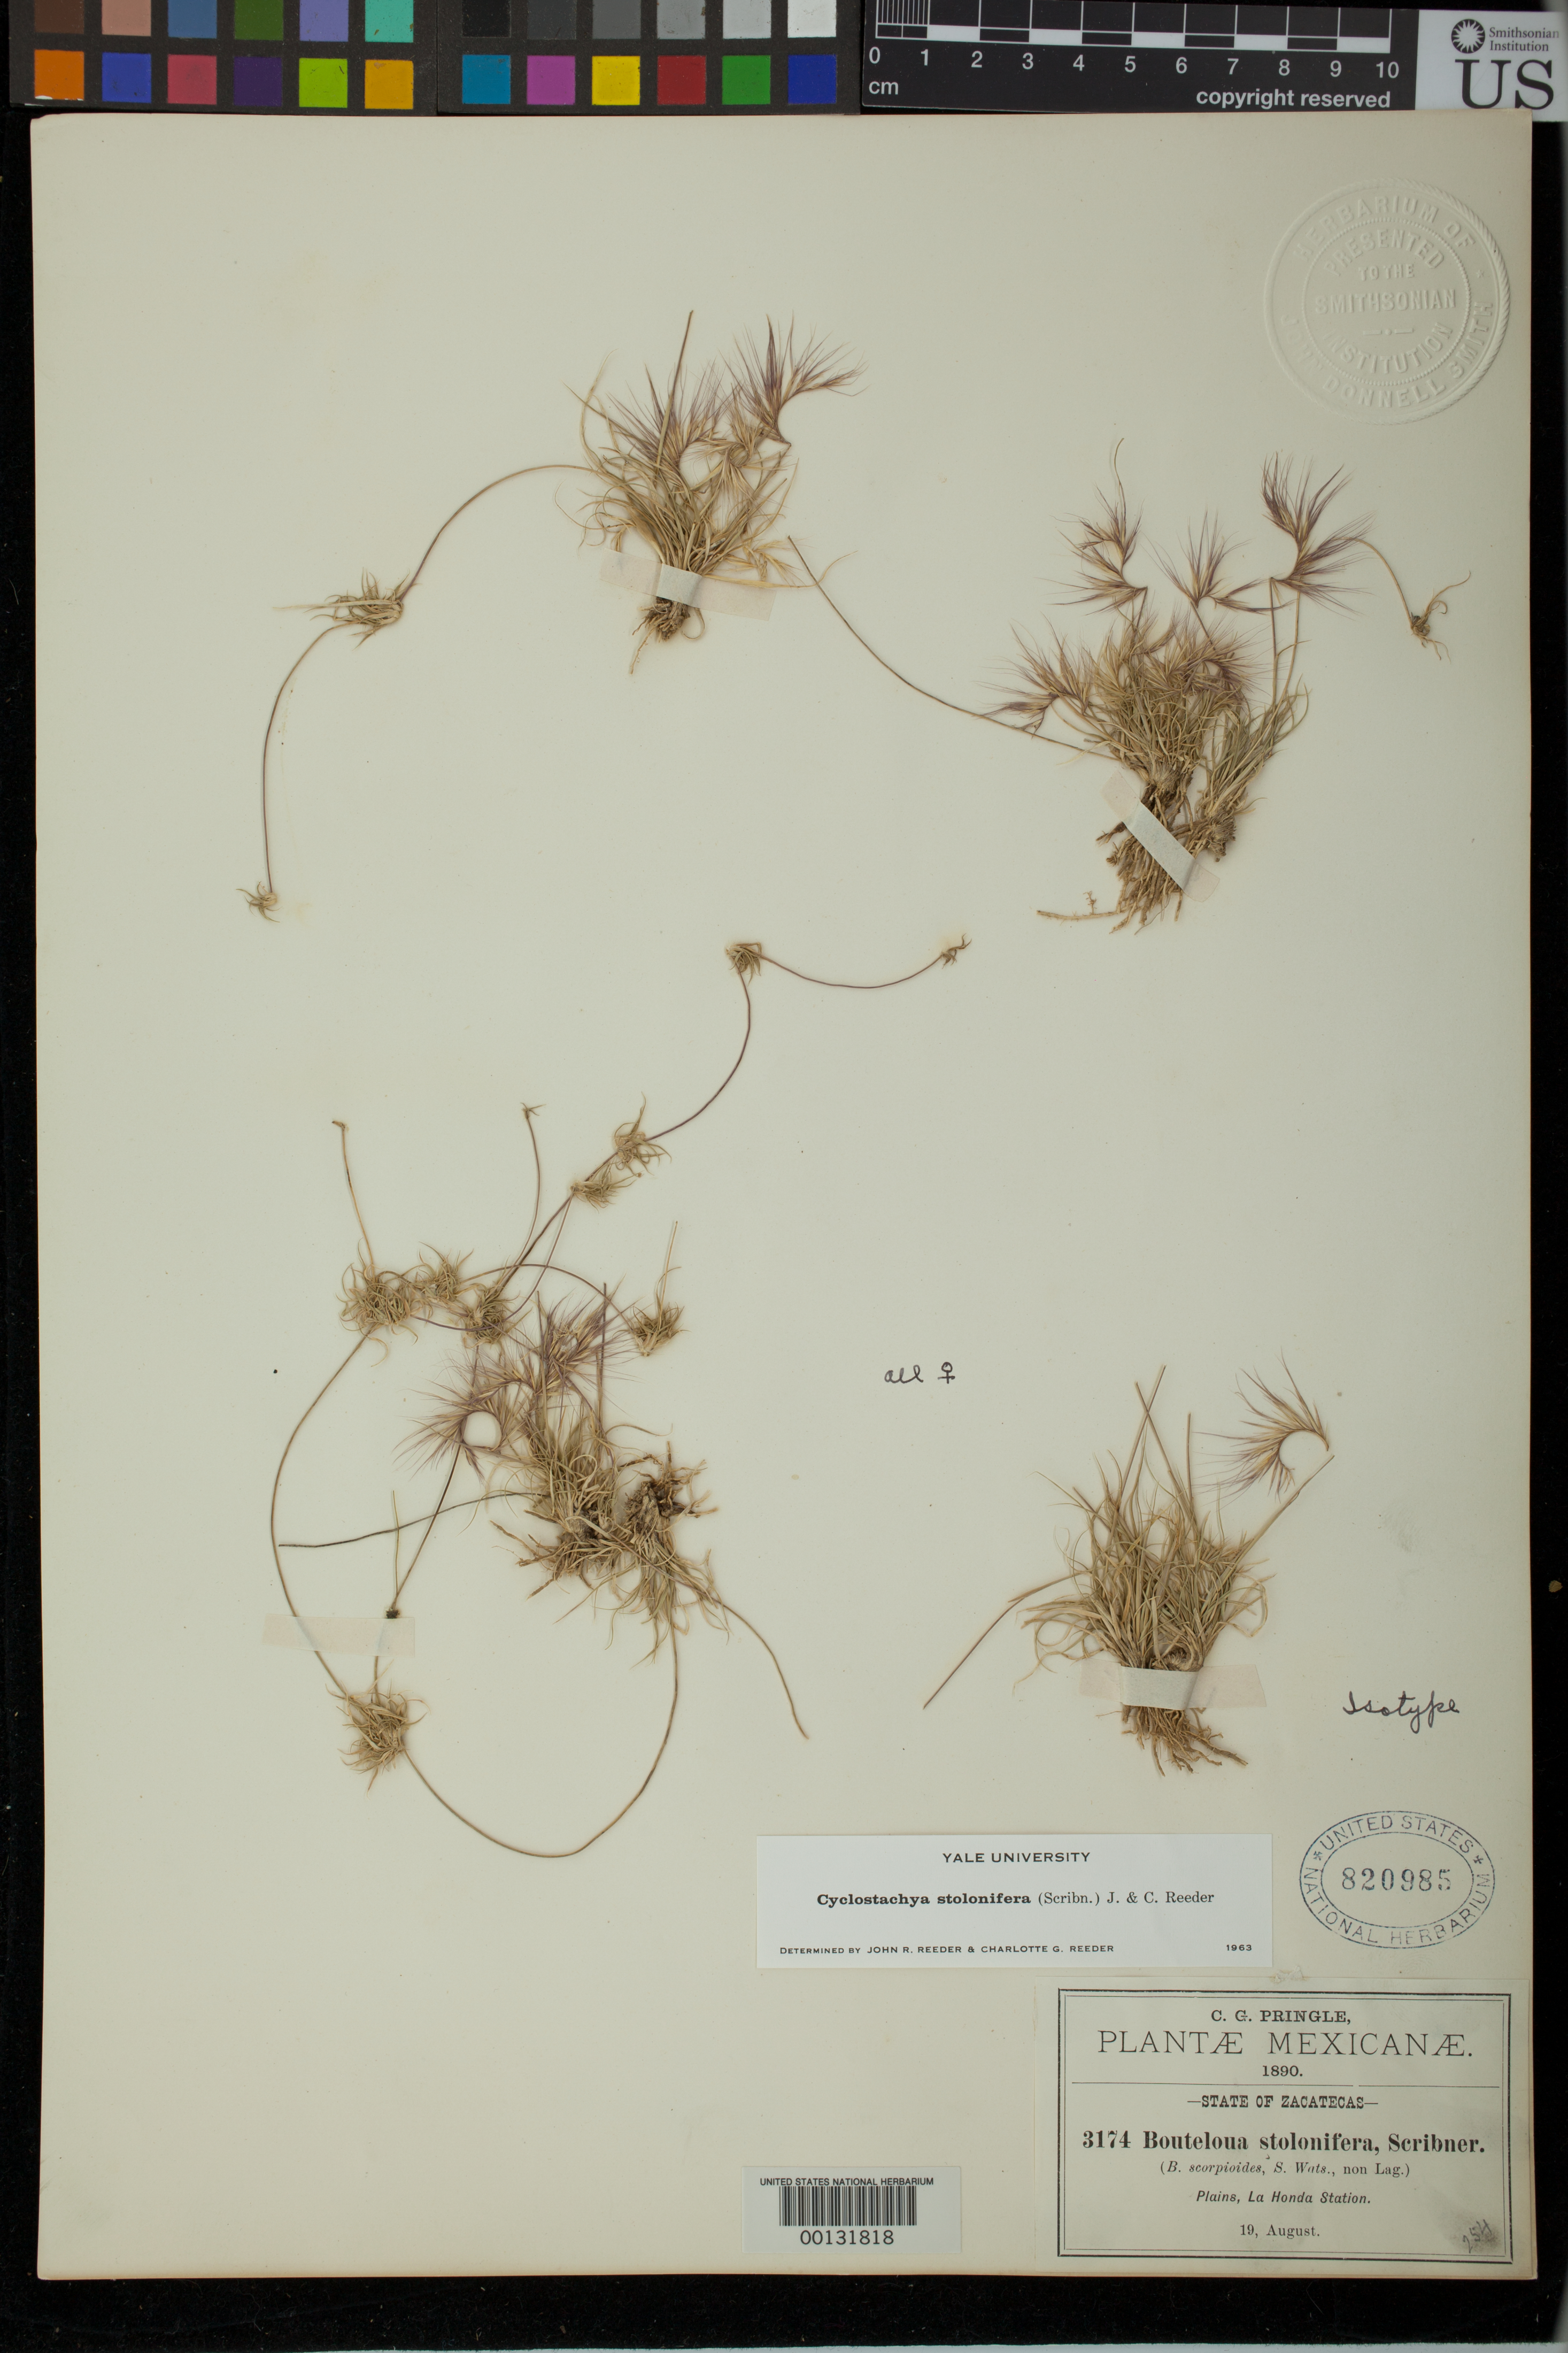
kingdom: Plantae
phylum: Tracheophyta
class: Liliopsida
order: Poales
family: Poaceae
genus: Bouteloua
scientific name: Bouteloua stolonifera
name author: Scribn.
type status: Isotype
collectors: C. G. Pringle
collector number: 3174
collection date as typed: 19 Aug 1890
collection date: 1890-08-19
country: Mexico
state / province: Zacatecas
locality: Plains, La Honda Station.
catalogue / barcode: US 820985